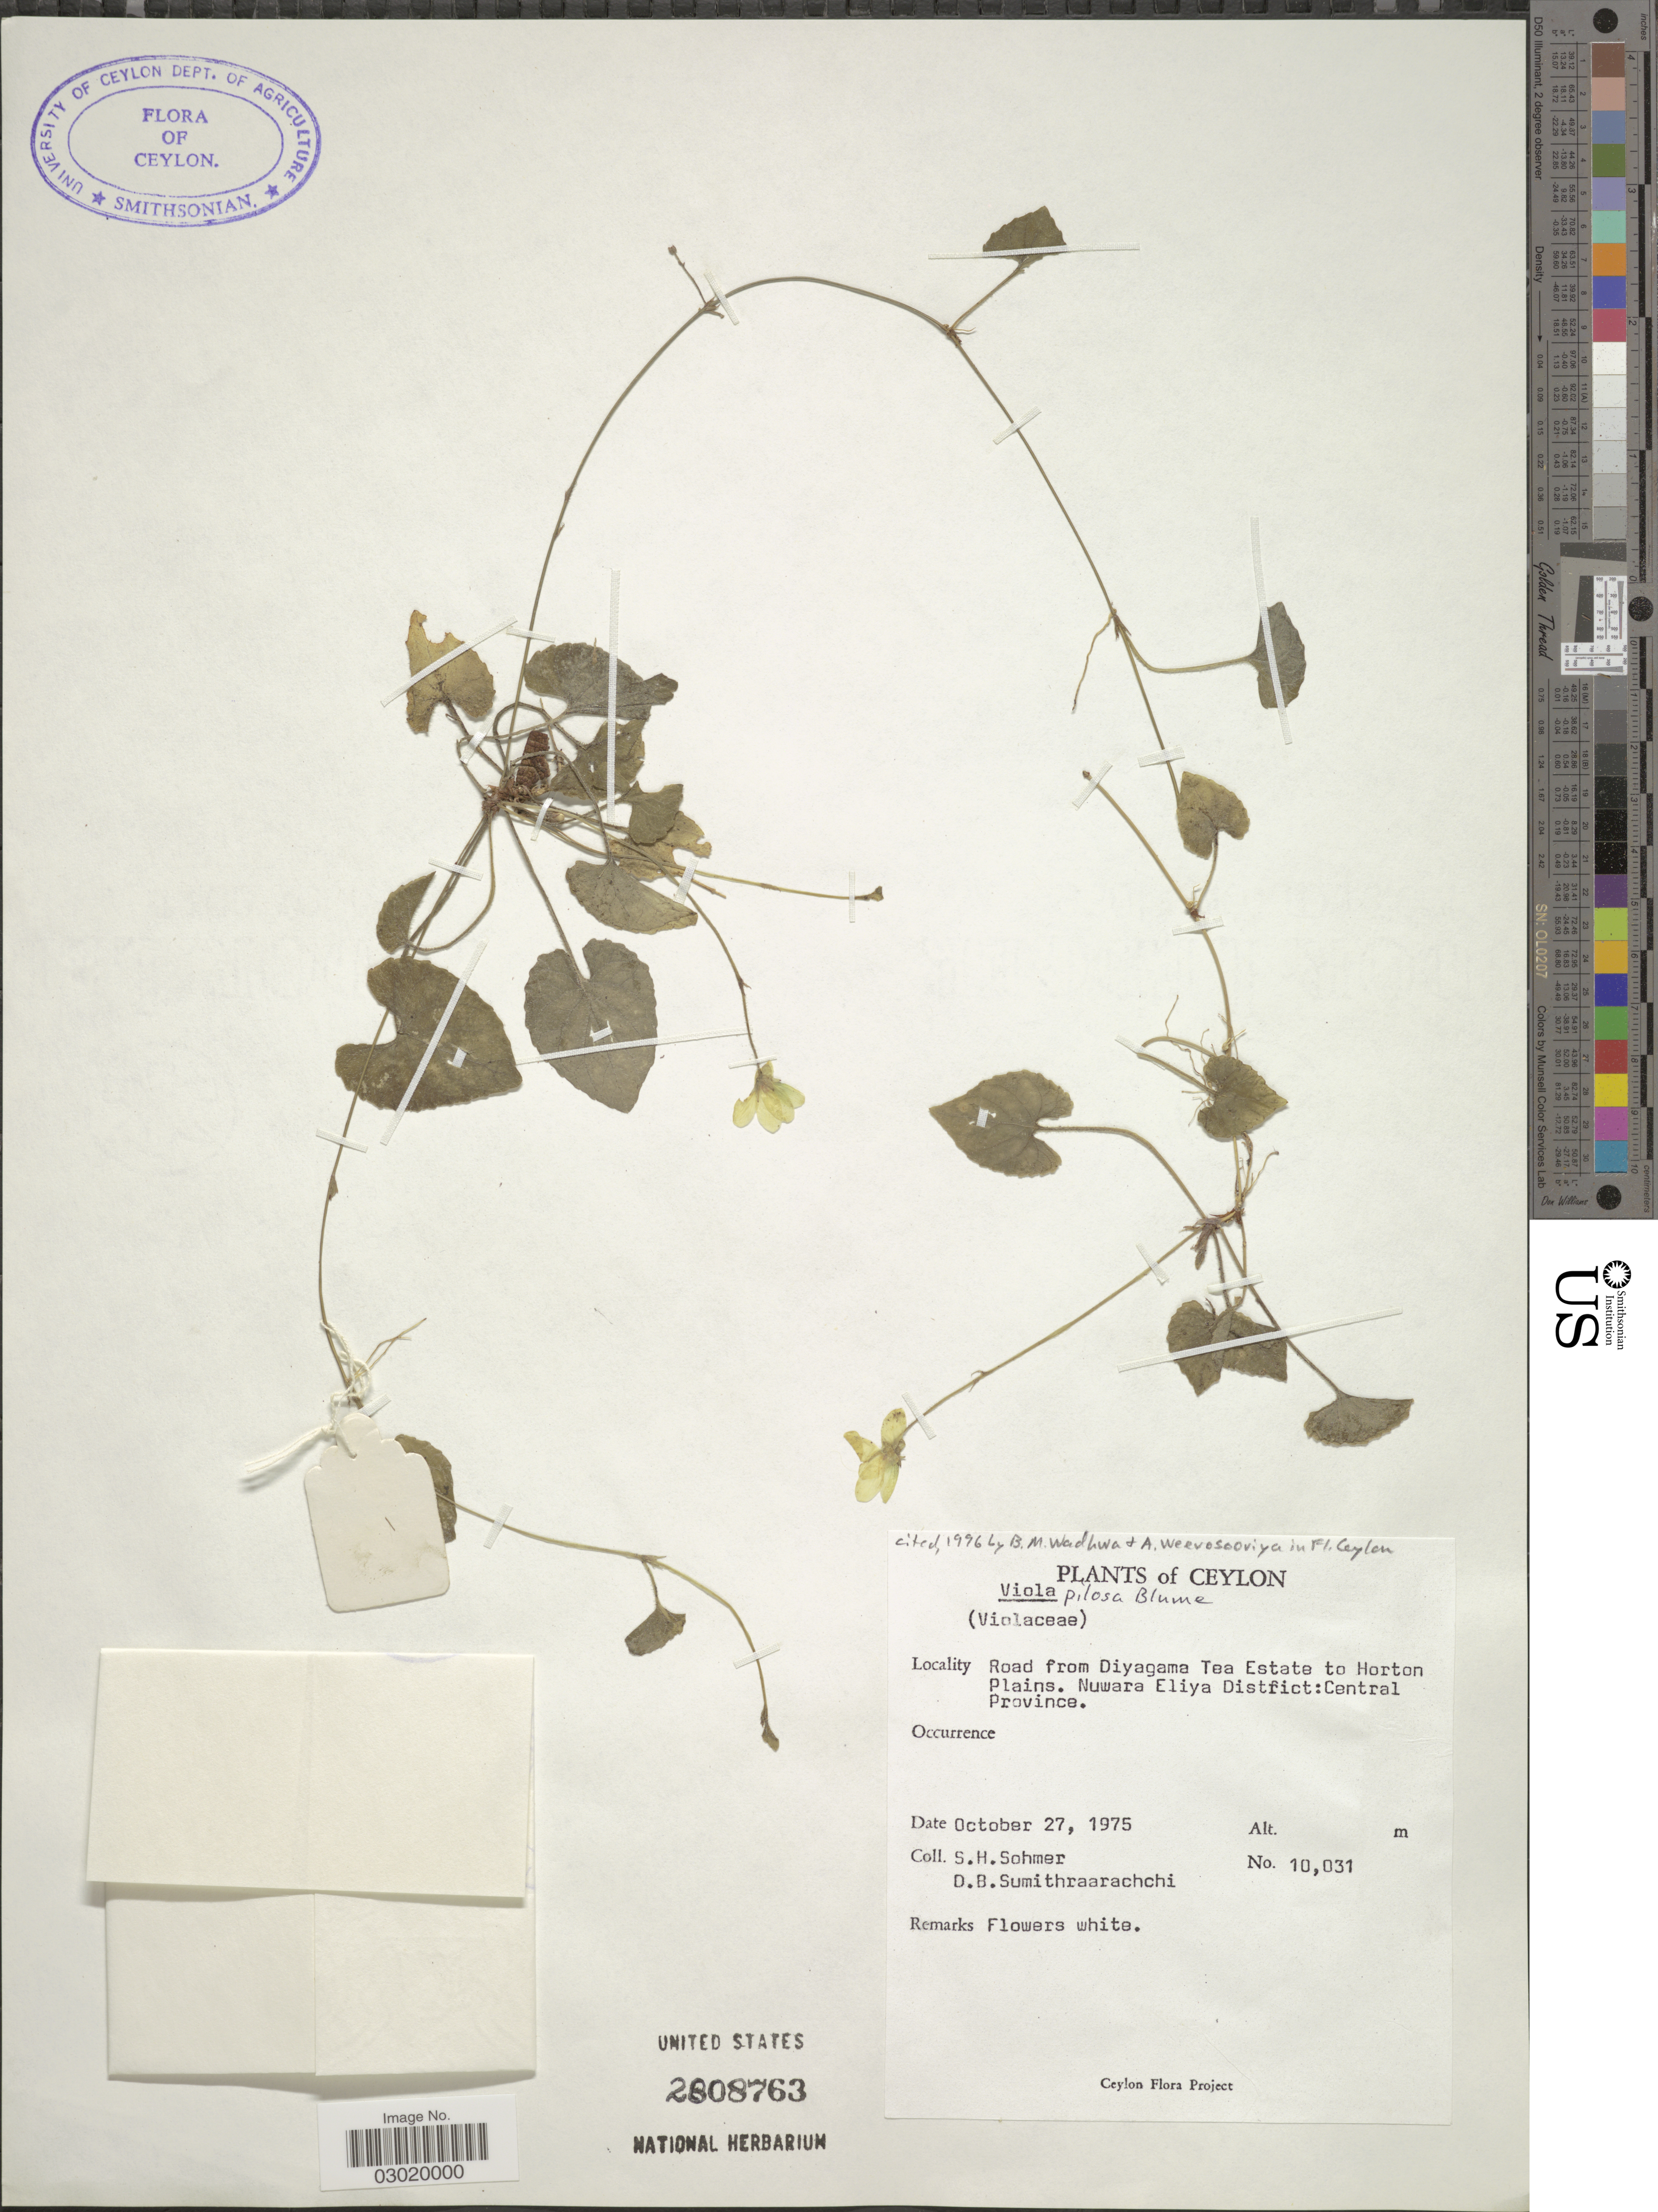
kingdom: Plantae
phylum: Tracheophyta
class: Magnoliopsida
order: Malpighiales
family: Violaceae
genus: Viola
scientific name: Viola pilosa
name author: Blume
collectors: S. H. Sohmer & D. B. Sumithraarachchi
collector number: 10031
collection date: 1975-10-27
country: Sri Lanka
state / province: Central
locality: Ceylon. Road from Diyagama Tea Estate to Horton Plains. Nuwara Eliya District: Central Province.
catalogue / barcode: US 2808763